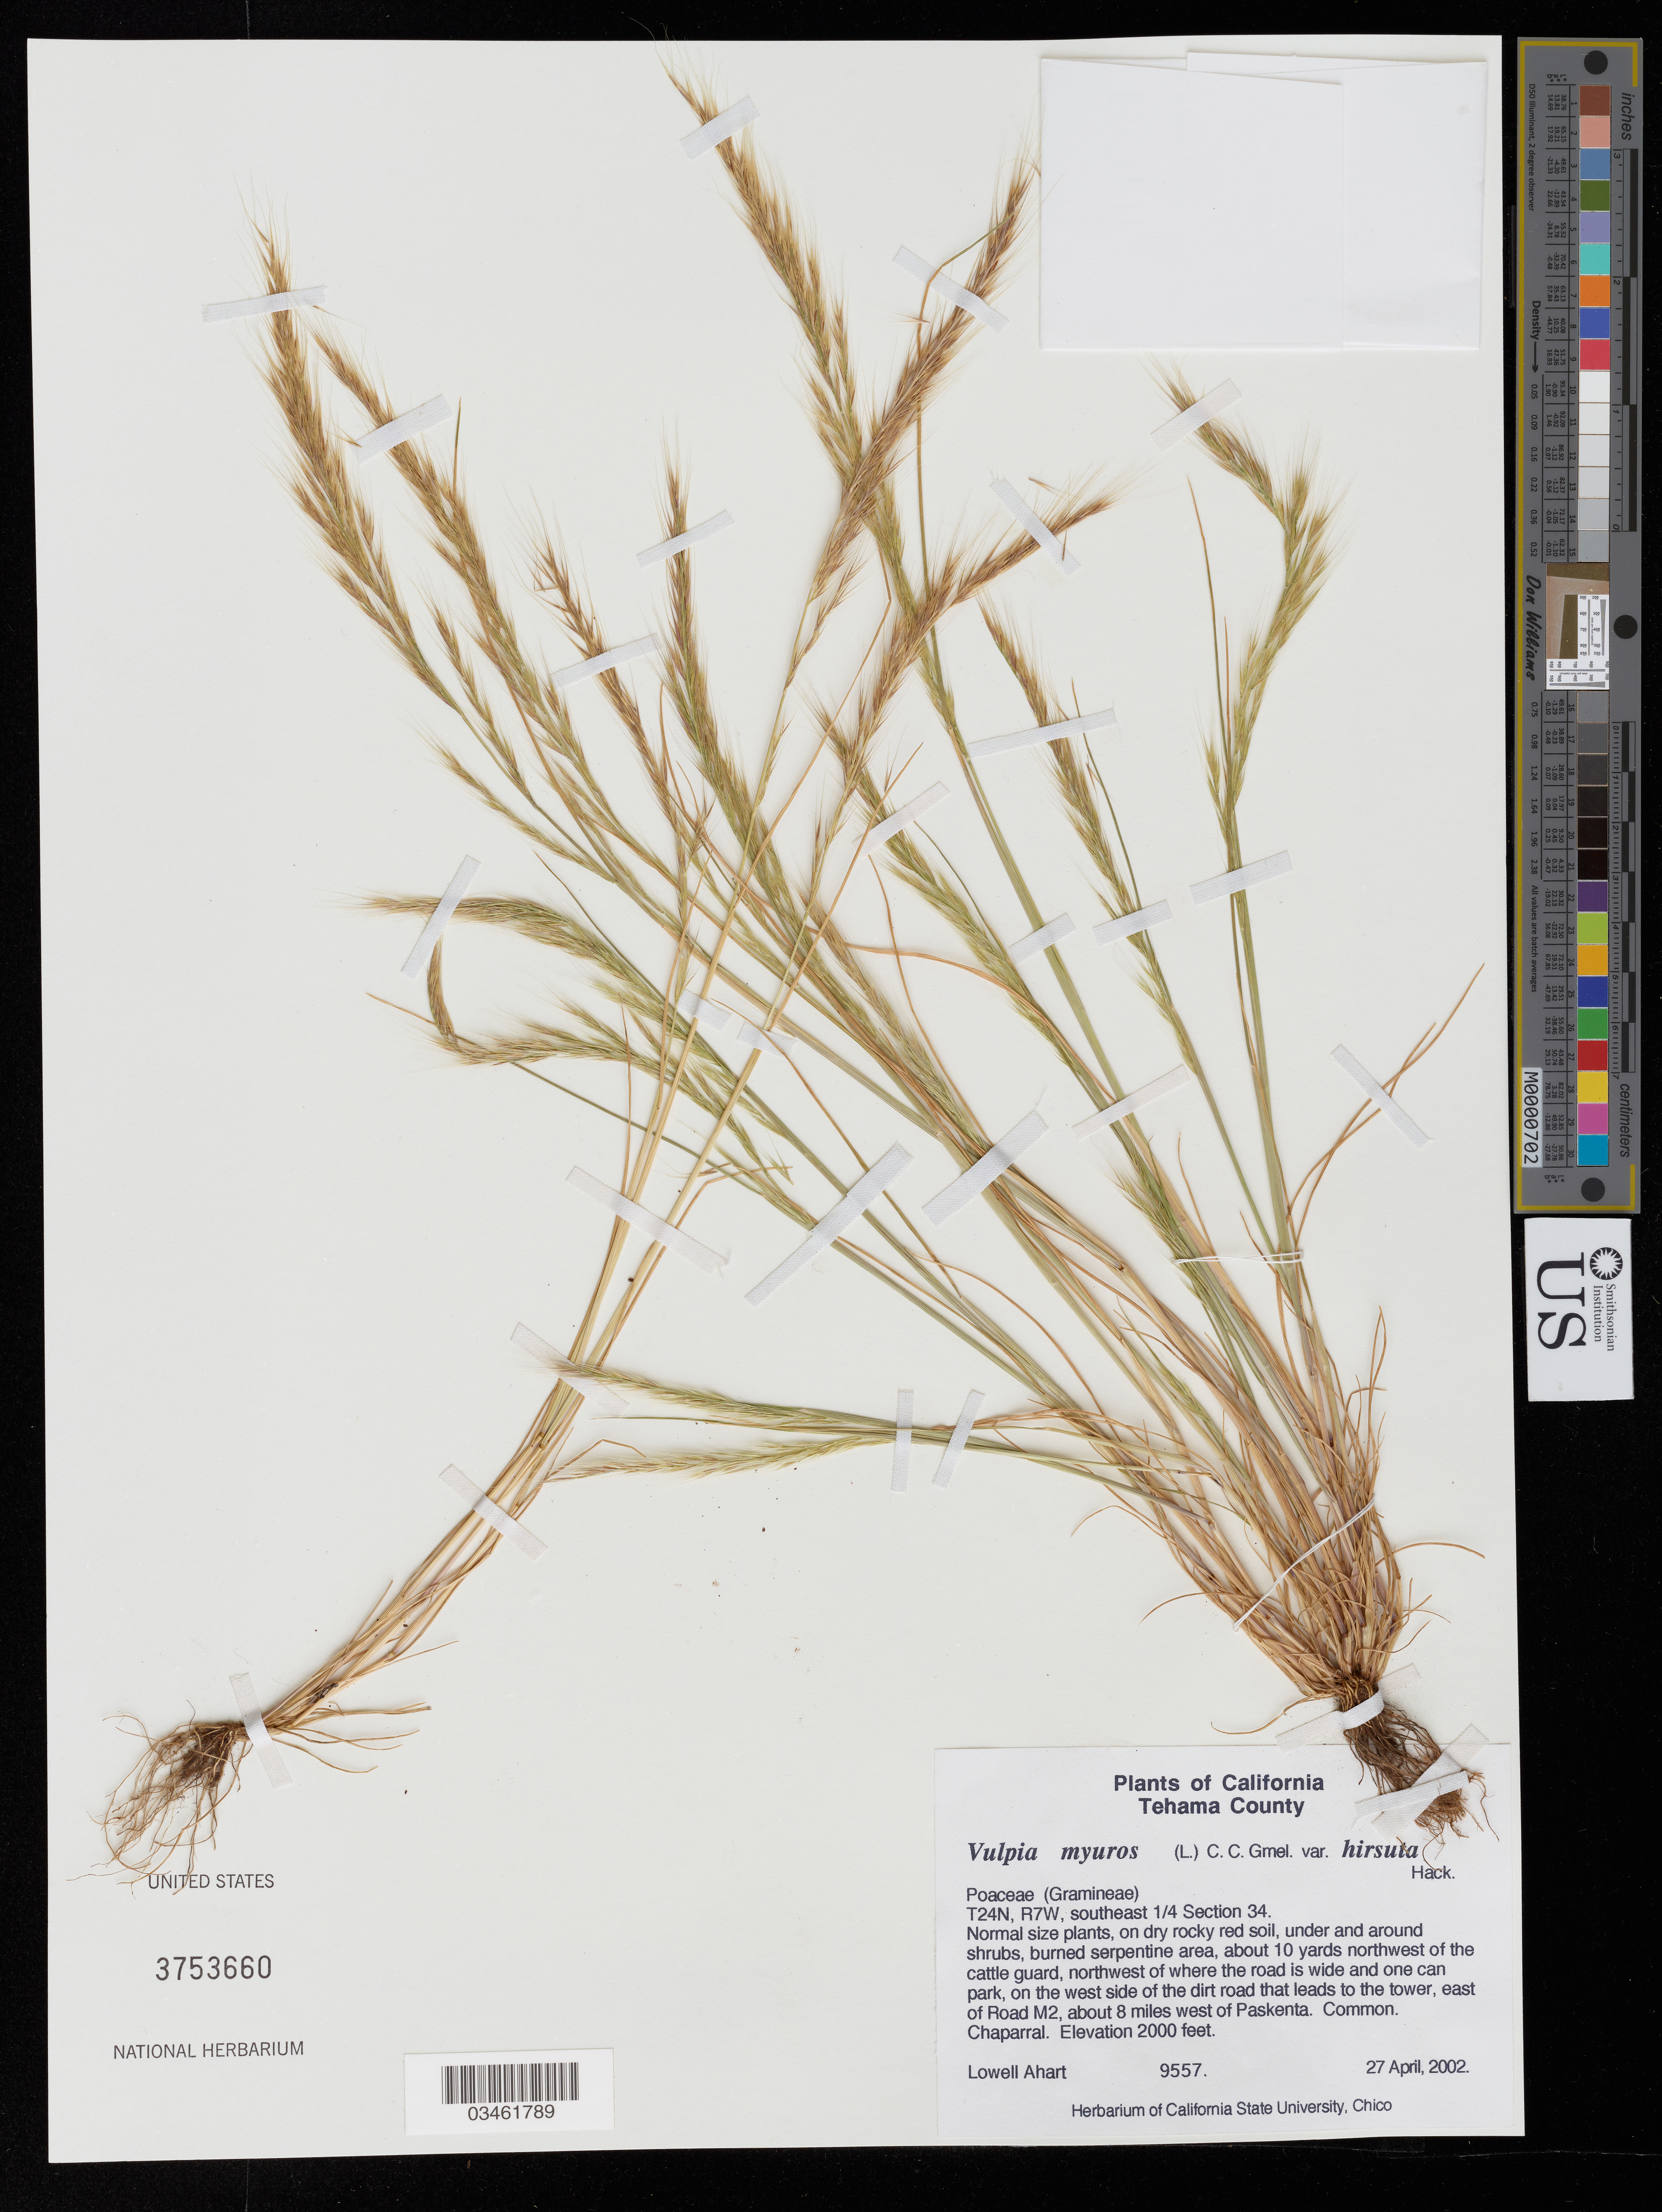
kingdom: Plantae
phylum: Tracheophyta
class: Liliopsida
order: Poales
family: Poaceae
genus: Vulpia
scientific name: Vulpia myuros var. hirsuta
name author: Hack.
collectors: L. Ahart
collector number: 9557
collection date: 2002-04-27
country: United States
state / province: California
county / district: Tehama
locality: Tehama County. T24N, R7W, southeast 1/4 Section 34. About 10 yards northwest of the cattle guard, northwest of where the road is wide and one can park, on the west side of the dirt road that leads to the tower, east of Road M2, about 8 miles west of Paskenta.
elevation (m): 610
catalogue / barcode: US 3753660